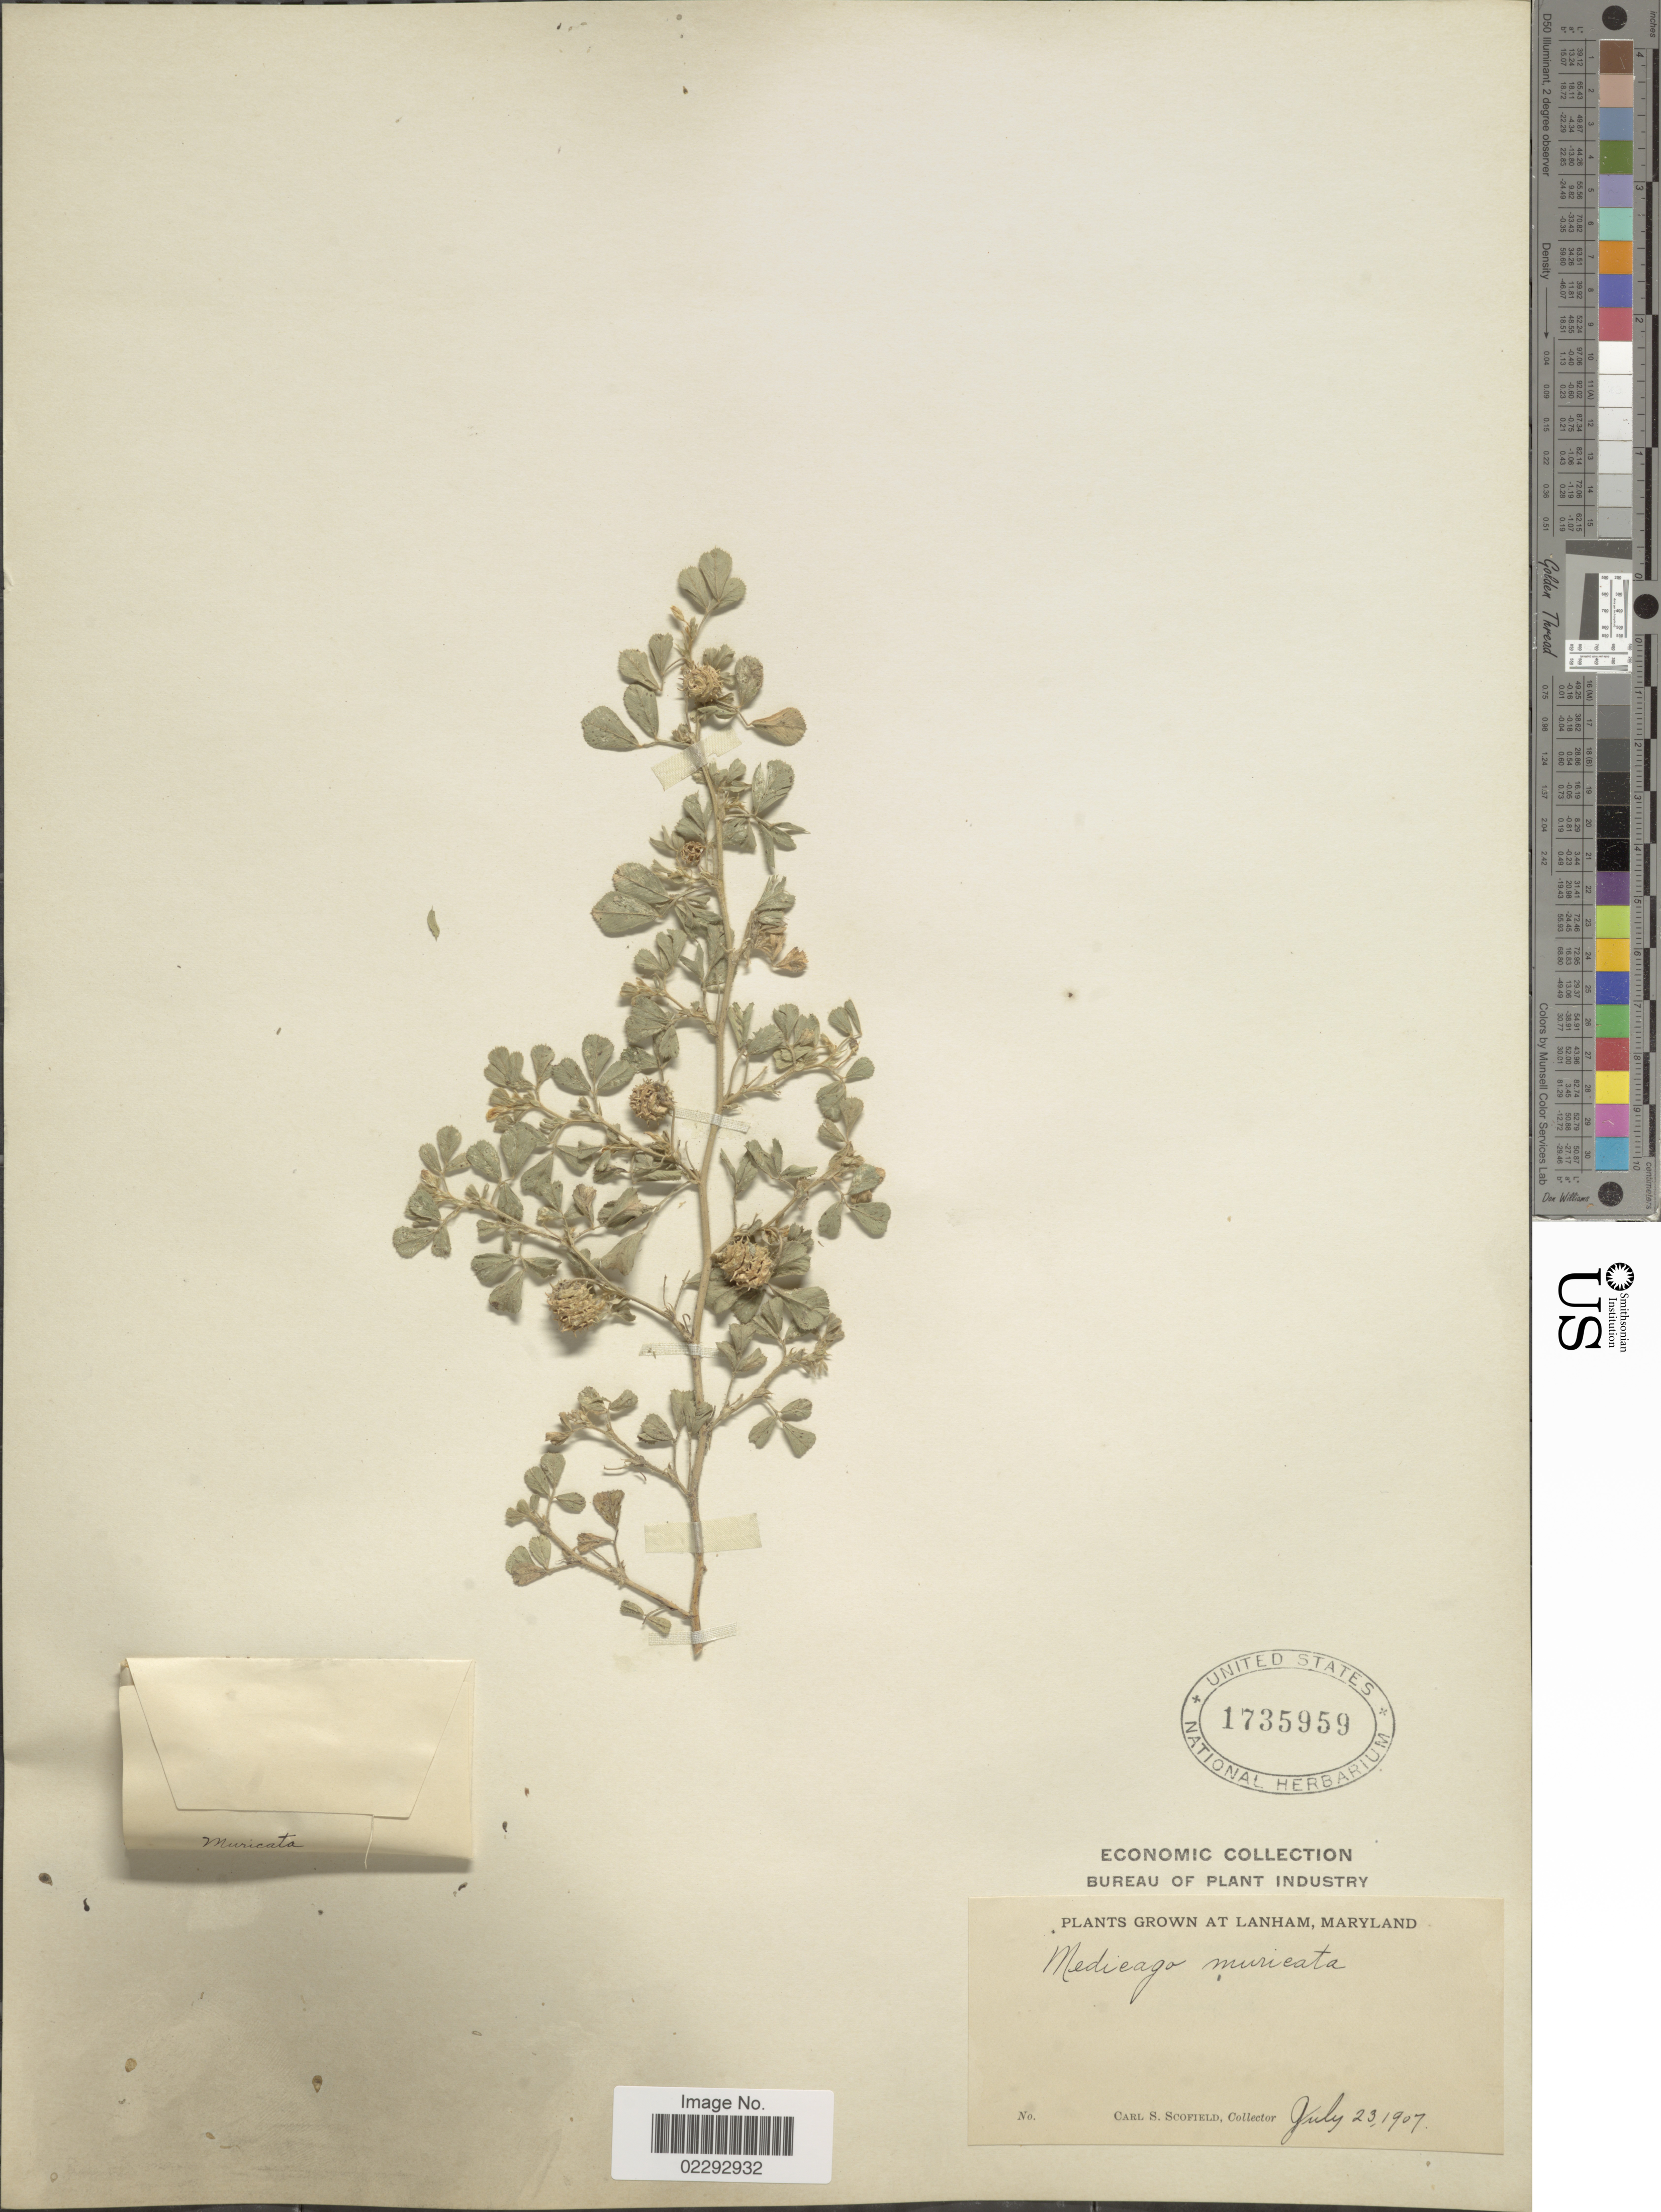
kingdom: Plantae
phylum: Tracheophyta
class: Magnoliopsida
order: Fabales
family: Fabaceae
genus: Medicago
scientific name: Medicago muricata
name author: Benth.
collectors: C. Scofield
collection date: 1907-07-23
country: United States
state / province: Maryland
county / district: Prince George's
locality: At Lanham, Maryland.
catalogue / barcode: US 1735959